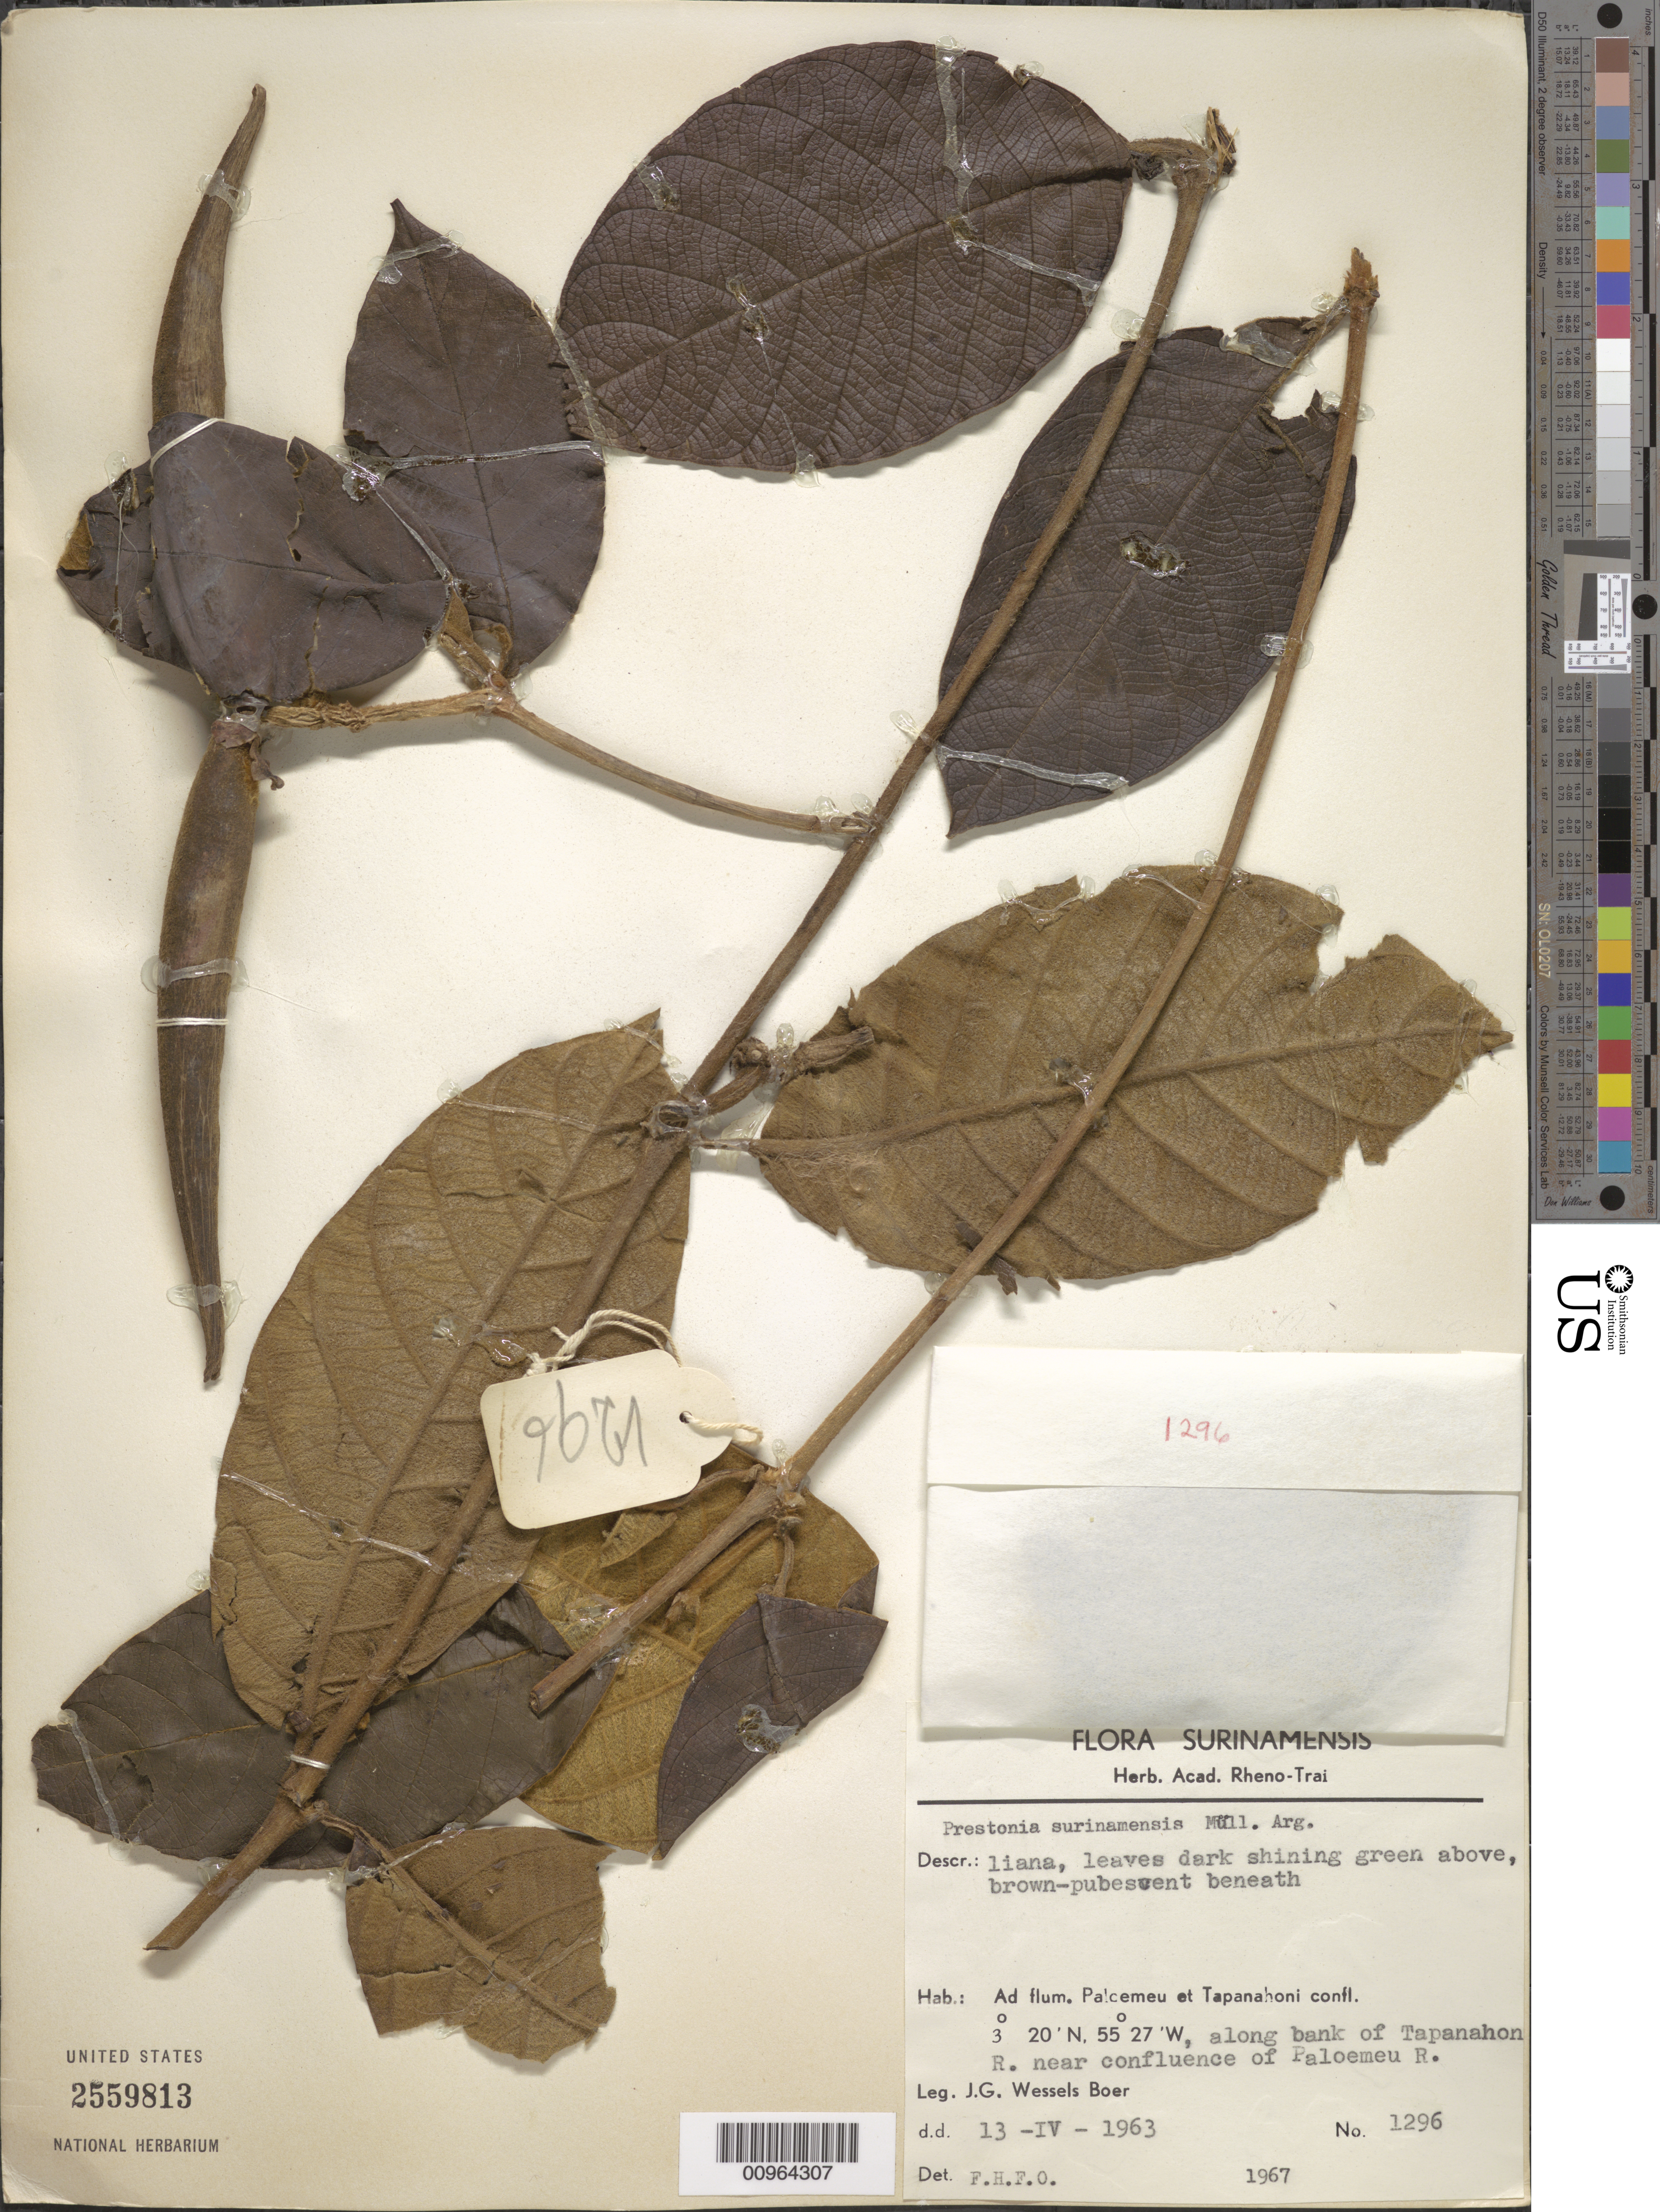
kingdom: Plantae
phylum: Tracheophyta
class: Magnoliopsida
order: Gentianales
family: Apocynaceae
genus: Prestonia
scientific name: Prestonia surinamensis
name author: Müll. Arg.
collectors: J. G. Wessels Boer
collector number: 1296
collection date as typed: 13-Apr-63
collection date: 1963-04-13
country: Suriname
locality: Ad flum. Paloemeu et Tapanahoni confl.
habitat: Riverbank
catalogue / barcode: US 2559813